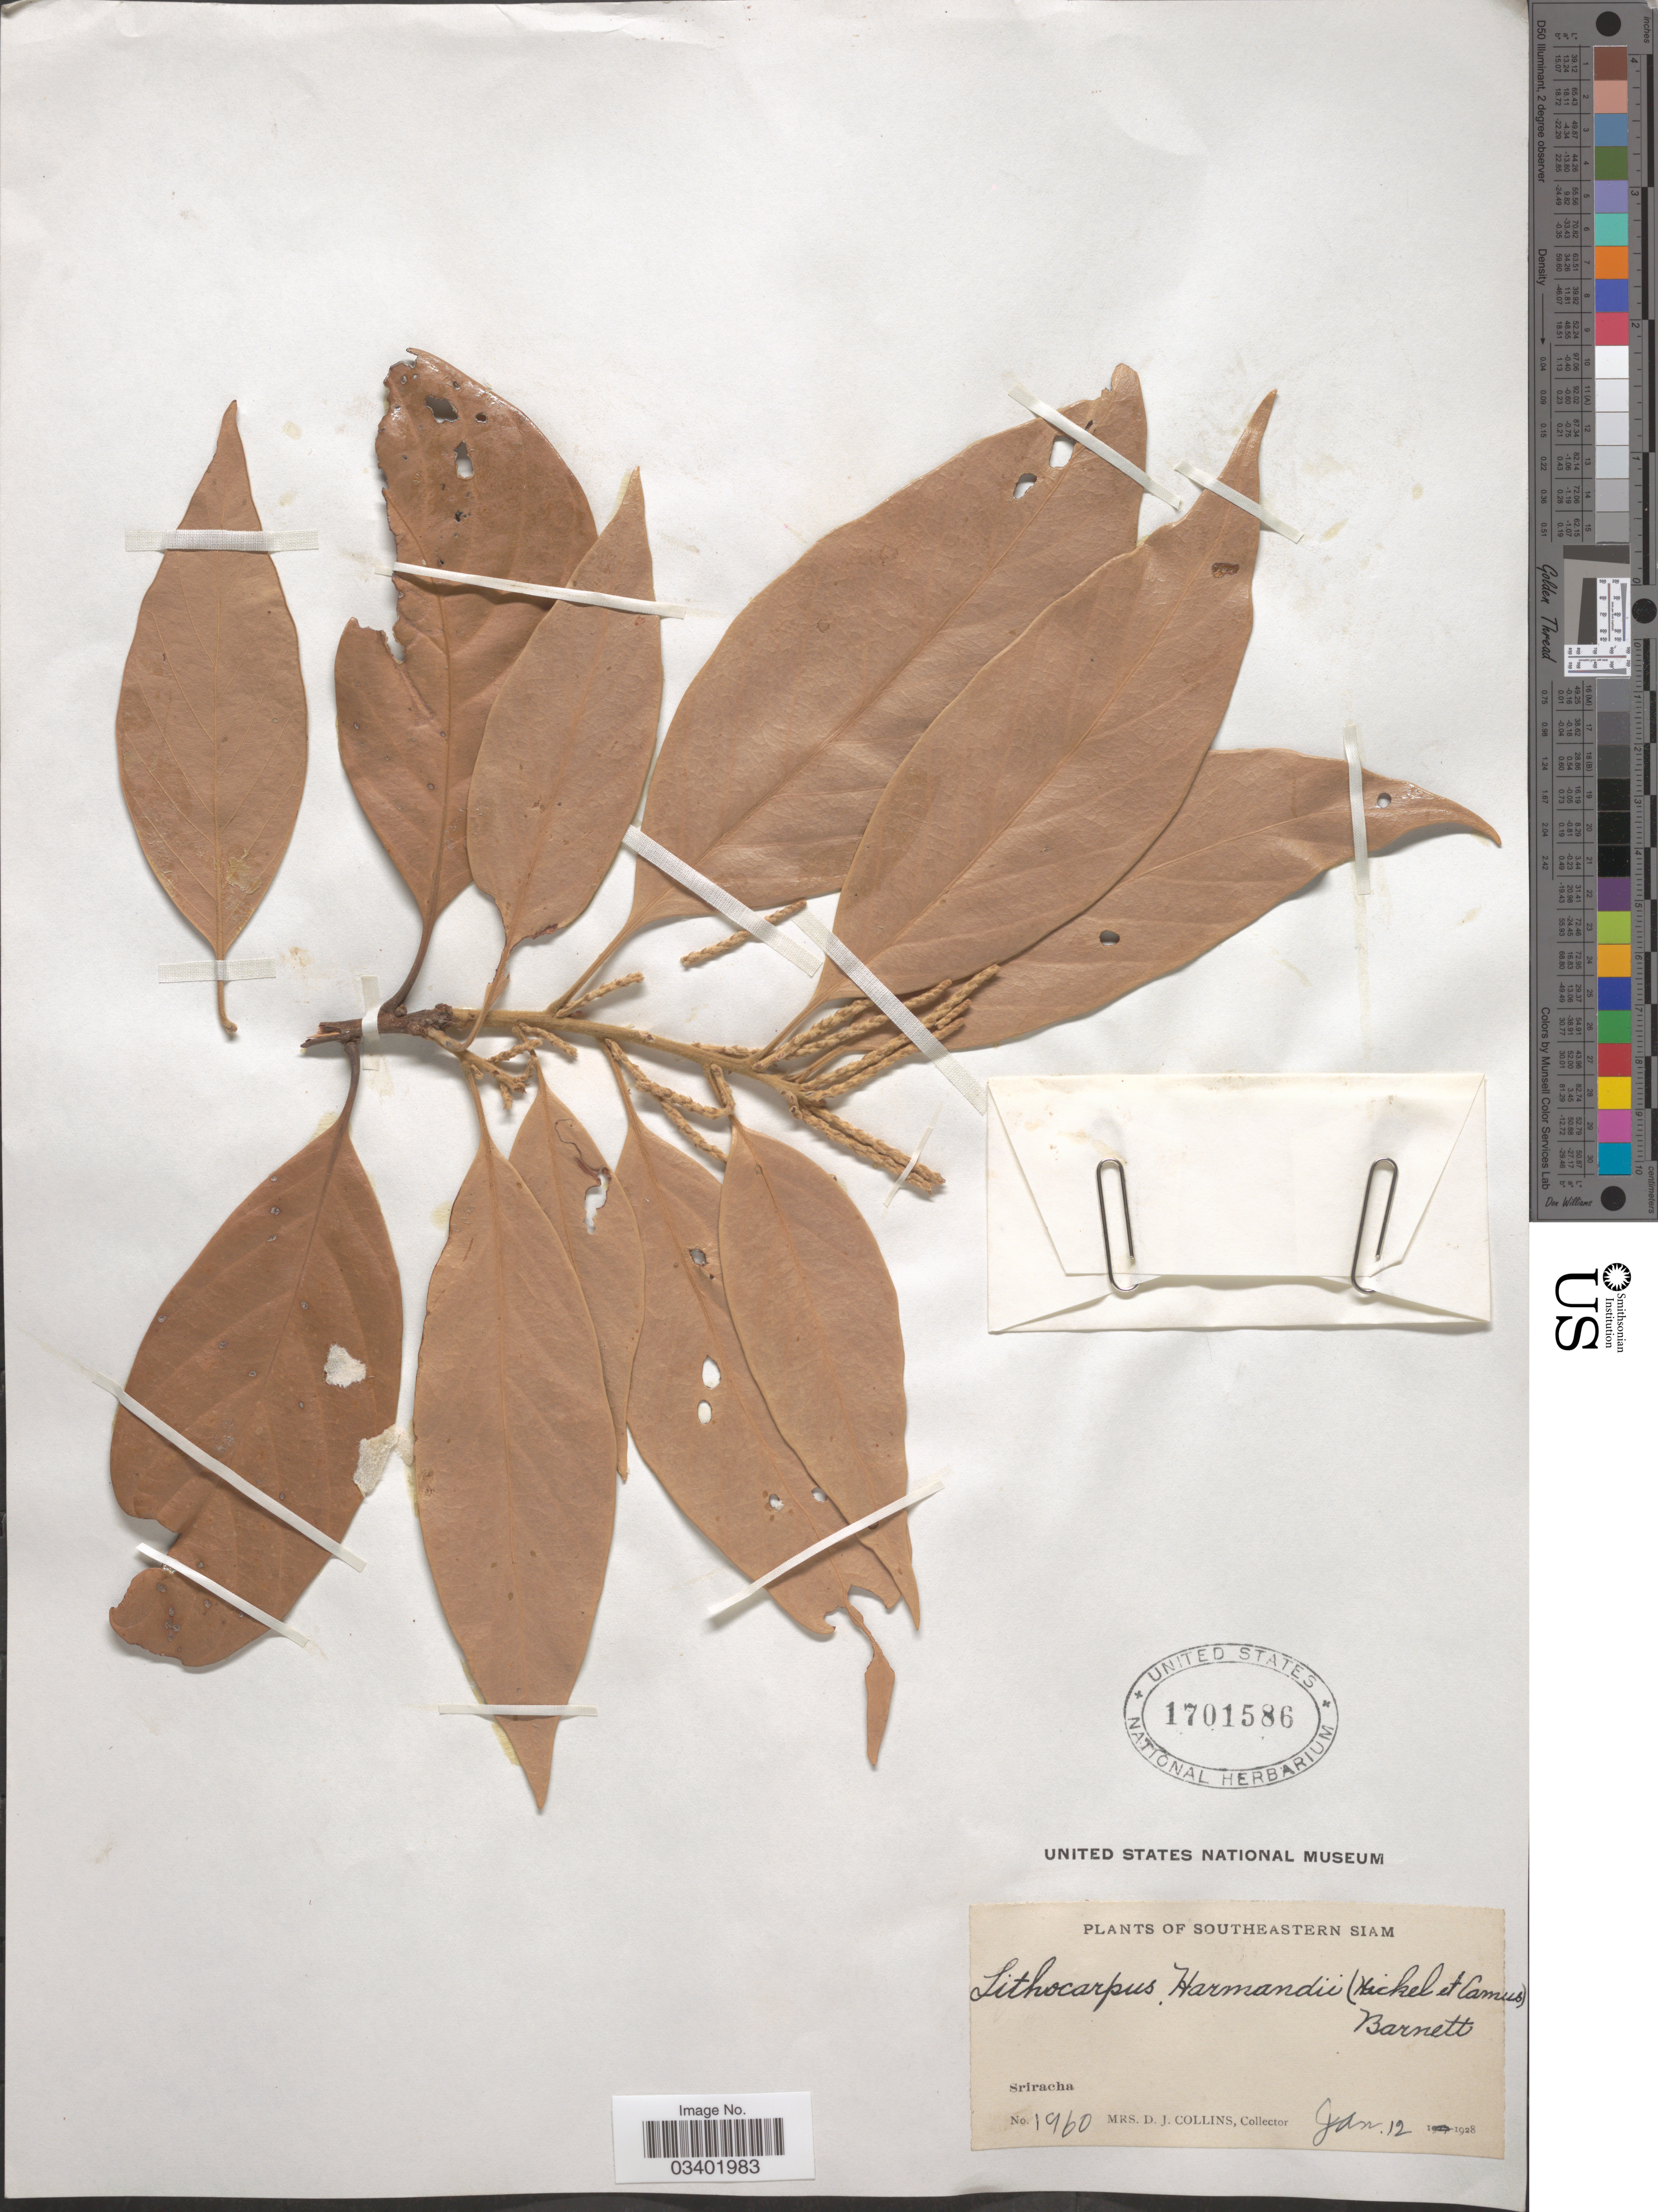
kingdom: Plantae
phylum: Tracheophyta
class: Magnoliopsida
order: Fagales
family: Fagaceae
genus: Lithocarpus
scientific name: Lithocarpus harmandii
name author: (Hickel & A. Camus) A. Camus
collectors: Mrs. D. J. Collins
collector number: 1960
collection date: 1928-01-12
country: Thailand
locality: Southeastern Siam. Sriracha.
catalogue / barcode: US 1701586